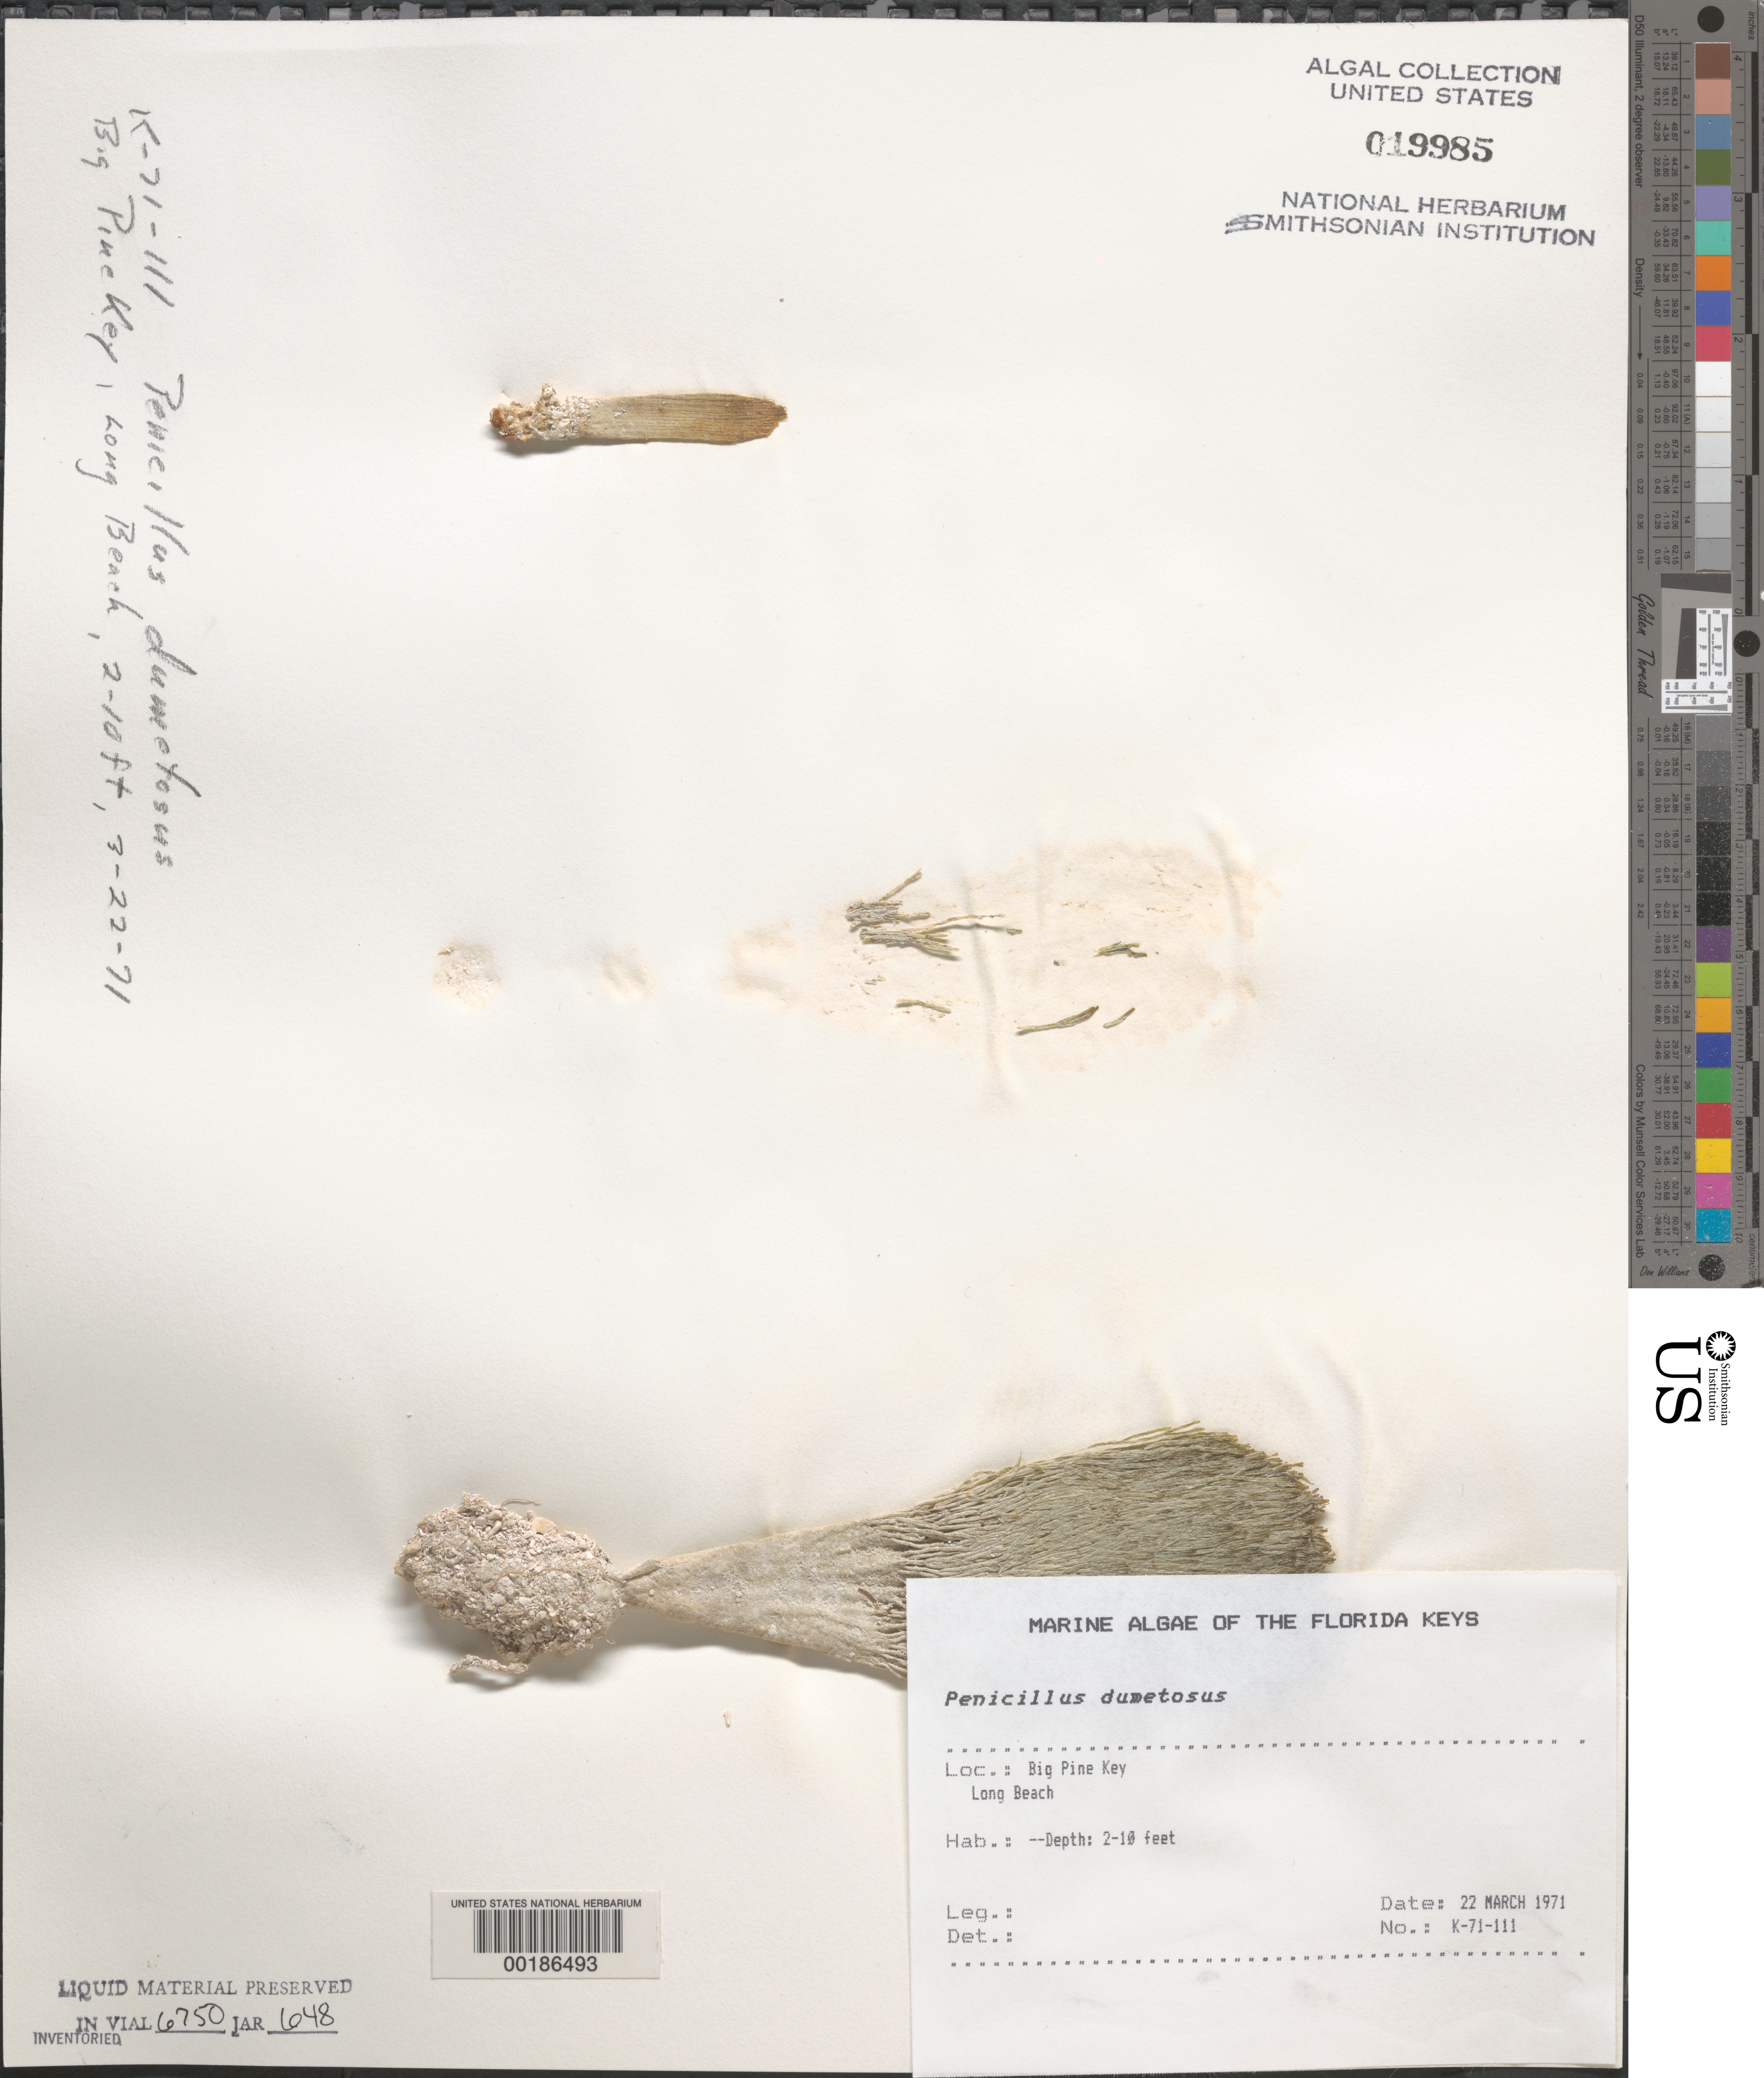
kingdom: Plantae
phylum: Chlorophyta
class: Ulvophyceae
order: Bryopsidales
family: Udoteaceae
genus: Penicillus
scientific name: Penicillus dumetosus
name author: (J.V.Lamouroux) Blainville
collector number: K-71-111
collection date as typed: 22 Mar 1971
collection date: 1971-03-22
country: United States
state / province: Florida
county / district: Monroe County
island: Big Pine Key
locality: Long Beach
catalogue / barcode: US 19985